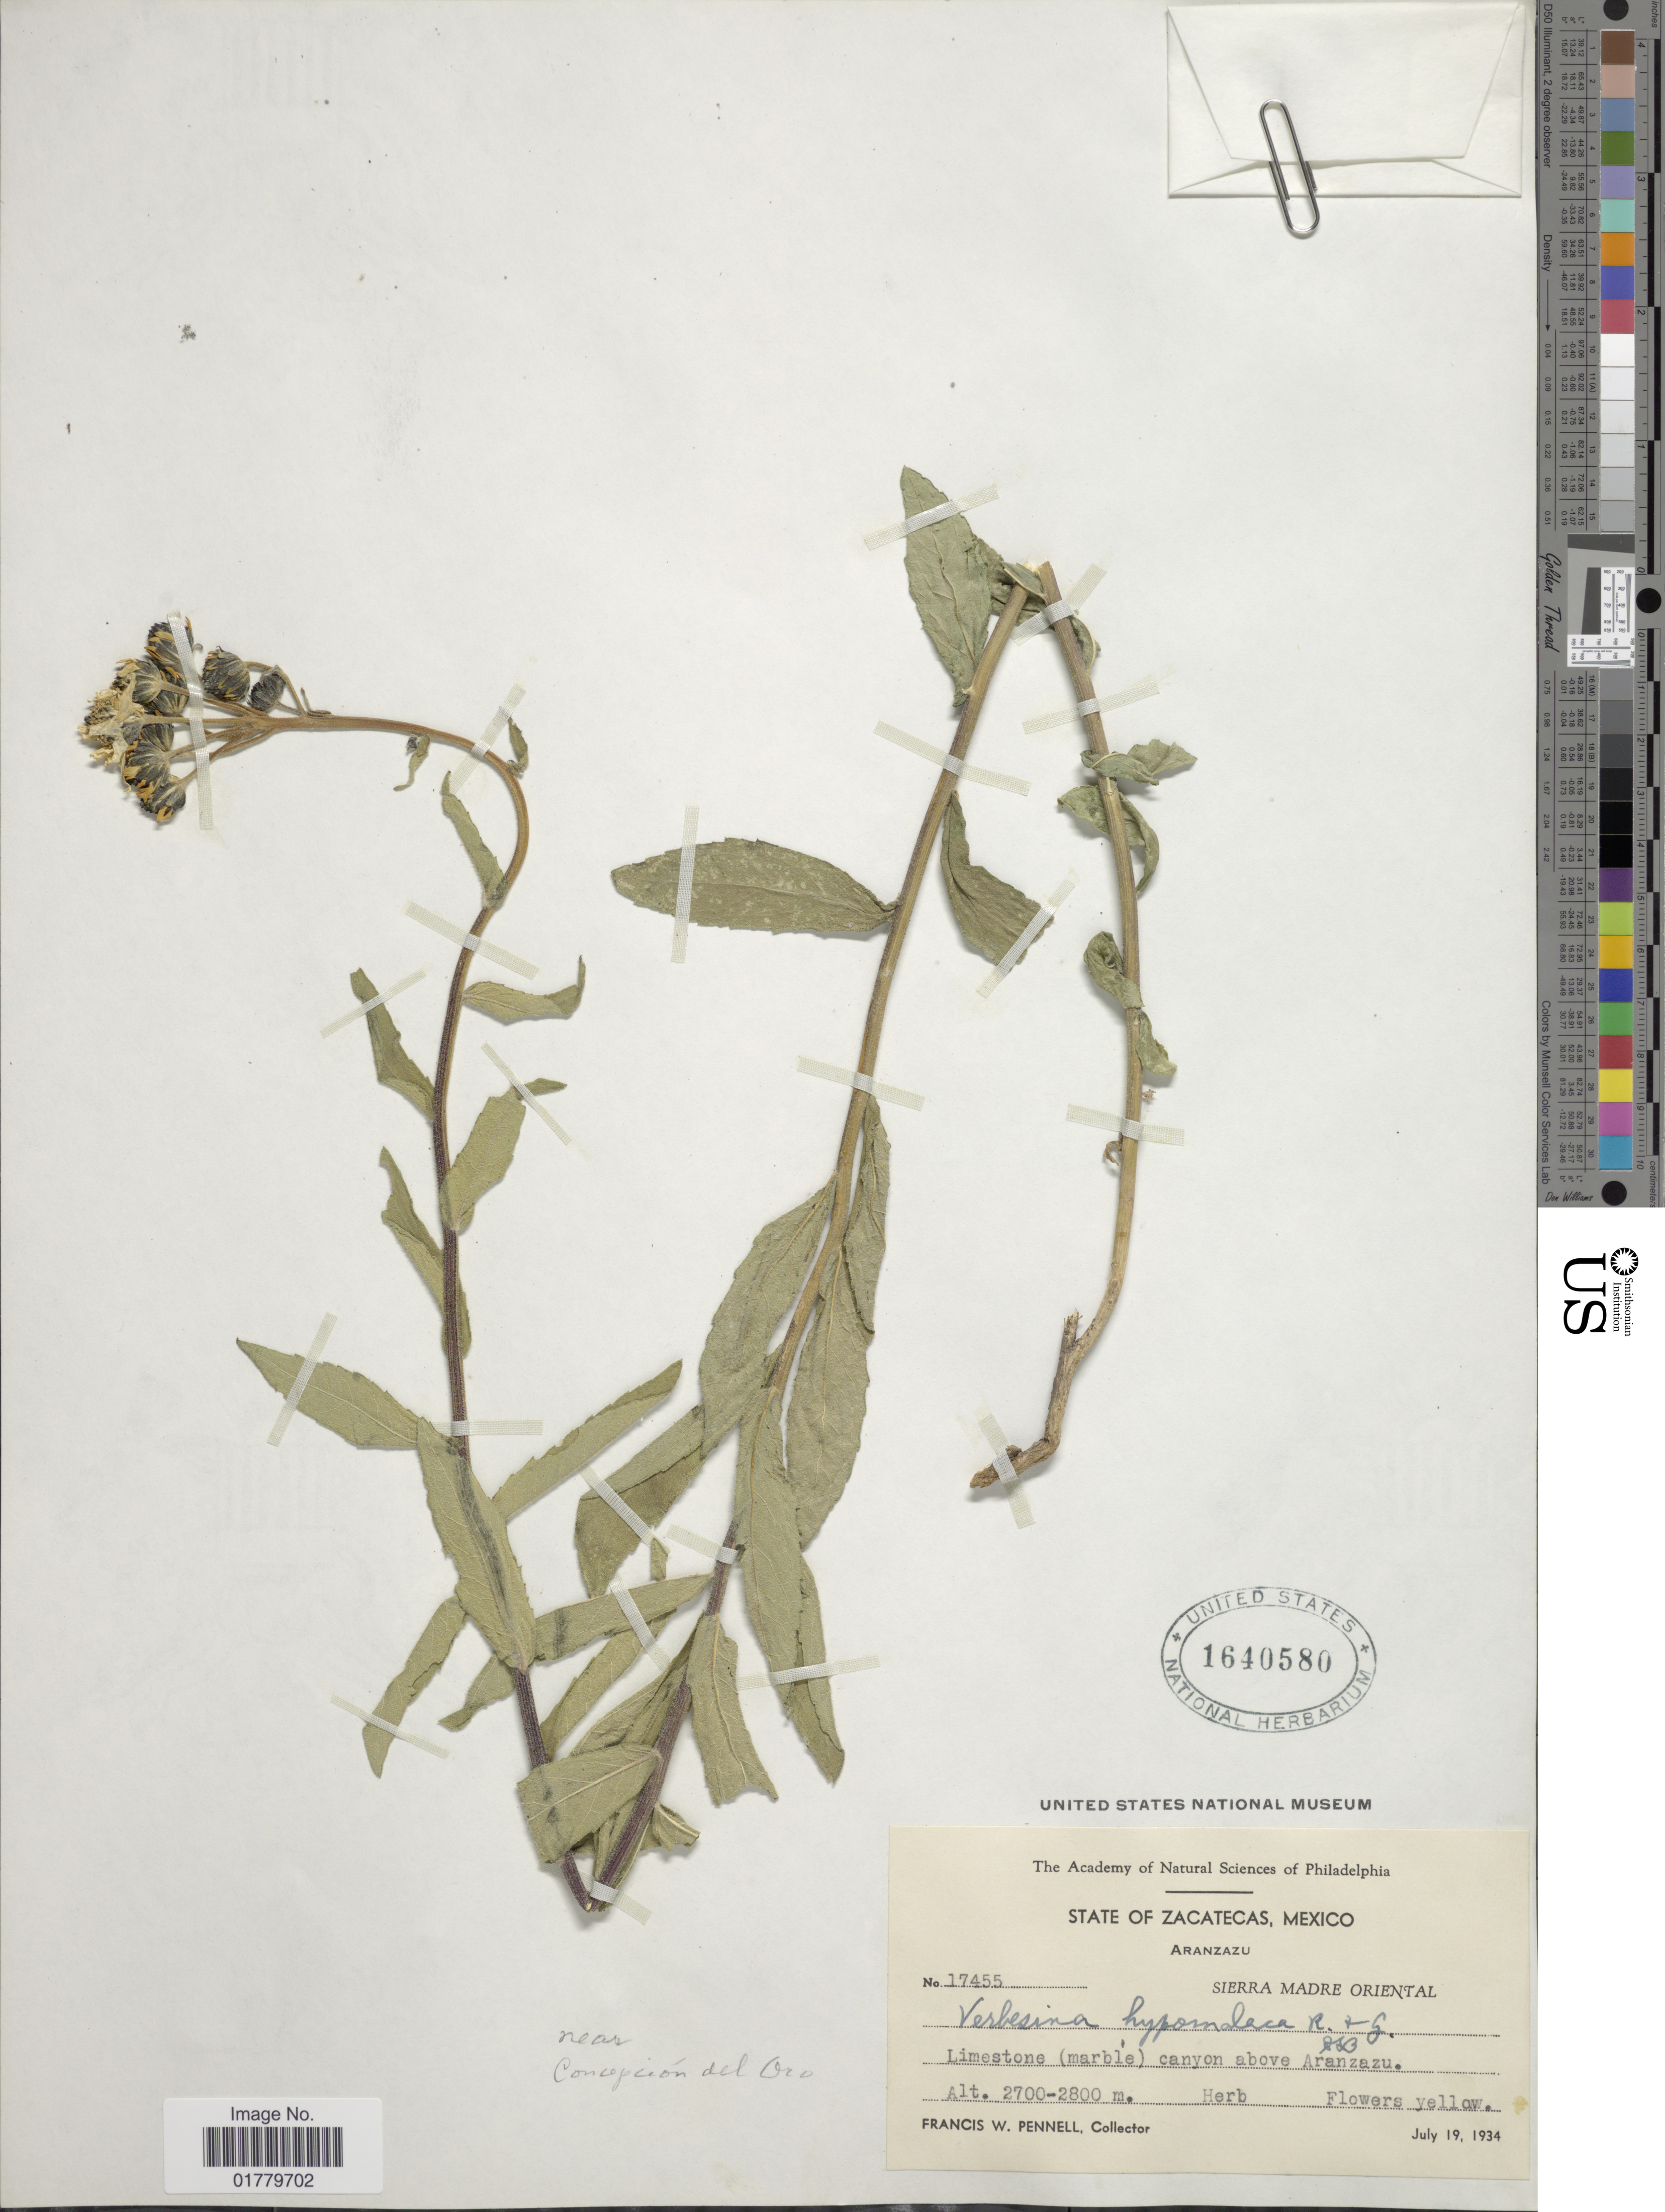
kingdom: Plantae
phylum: Tracheophyta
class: Magnoliopsida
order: Asterales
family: Asteraceae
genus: Verbesina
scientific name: Verbesina hypomalaca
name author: B.L. Rob. & Greenm.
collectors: F. W. Pennell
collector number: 17455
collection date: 1934-07-19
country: Mexico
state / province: Zacatecas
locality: State of Zacatecas, Mexico. Aranzazu. Sierra Madre Oriental. Limestone (marble) canyon above Aranzazu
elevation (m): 2700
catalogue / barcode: US 1640580